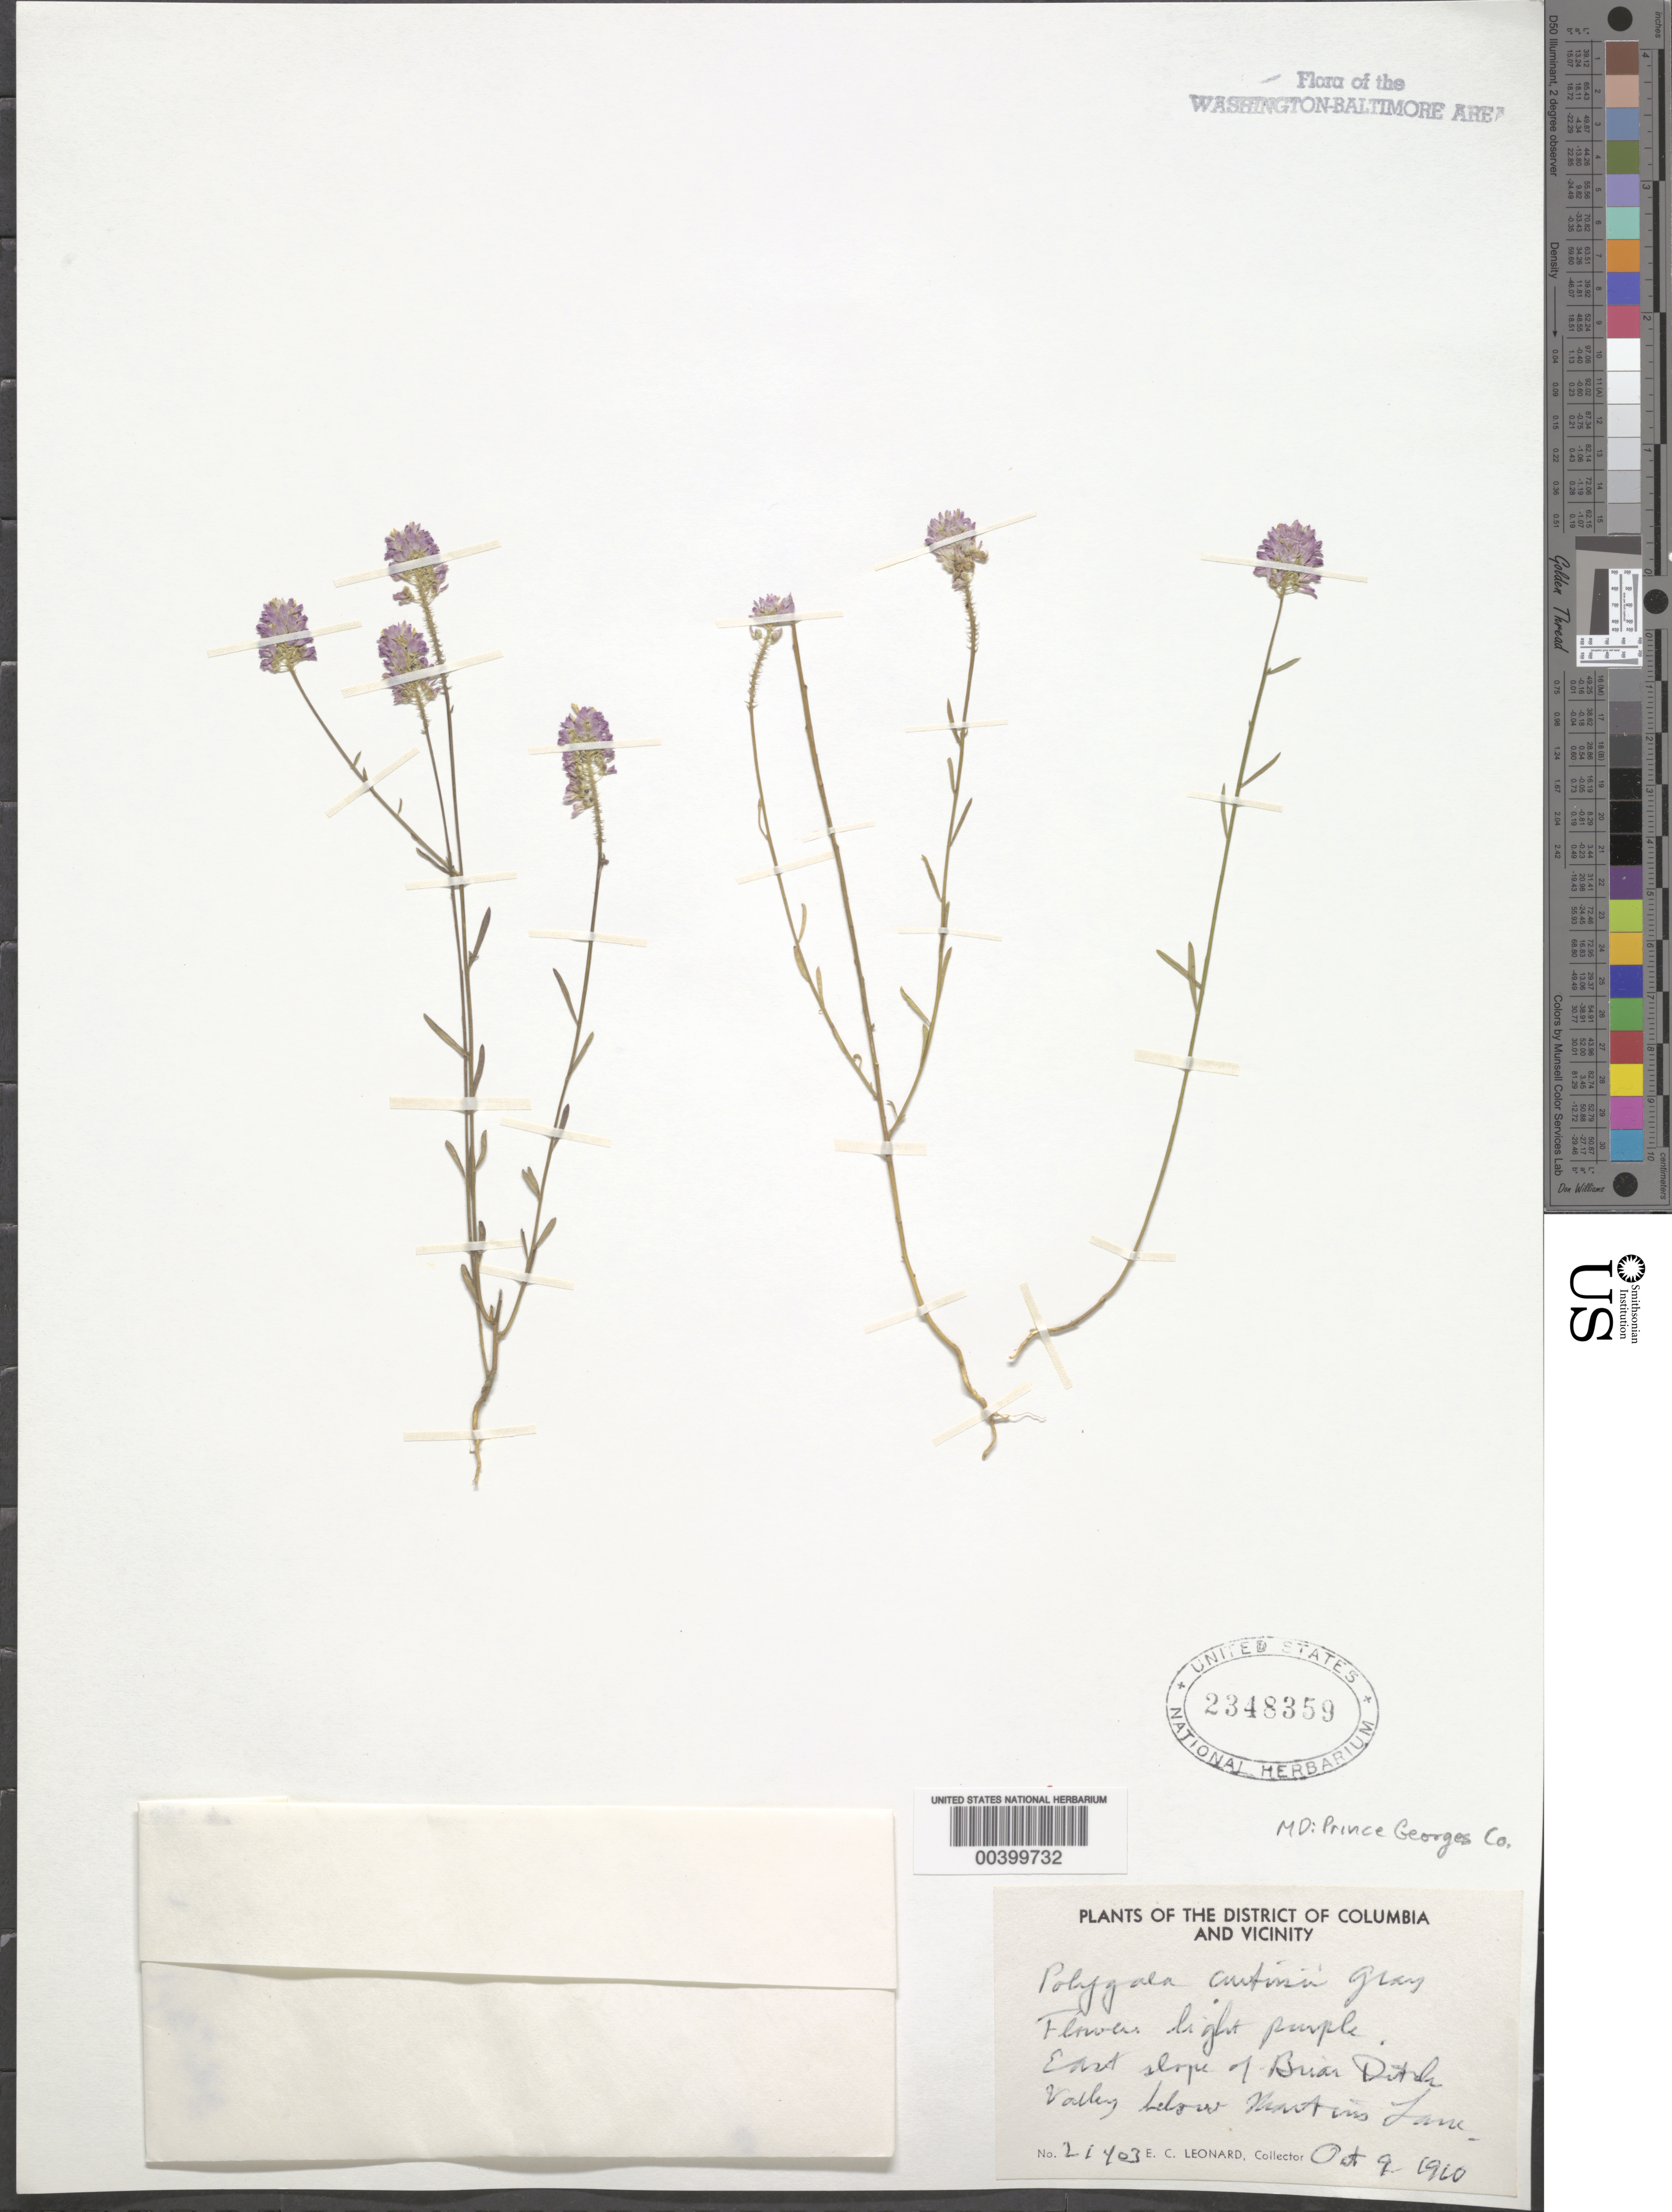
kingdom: Plantae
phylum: Tracheophyta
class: Magnoliopsida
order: Fabales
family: Polygalaceae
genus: Polygala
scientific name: Polygala curtissii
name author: A. Gray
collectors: E. C. Leonard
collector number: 21403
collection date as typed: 09 Oct 1960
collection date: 1960-10-09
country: United States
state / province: Maryland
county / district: Prince George's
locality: Briar Ditch Valley, below Martins Lane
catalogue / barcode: US 2348359